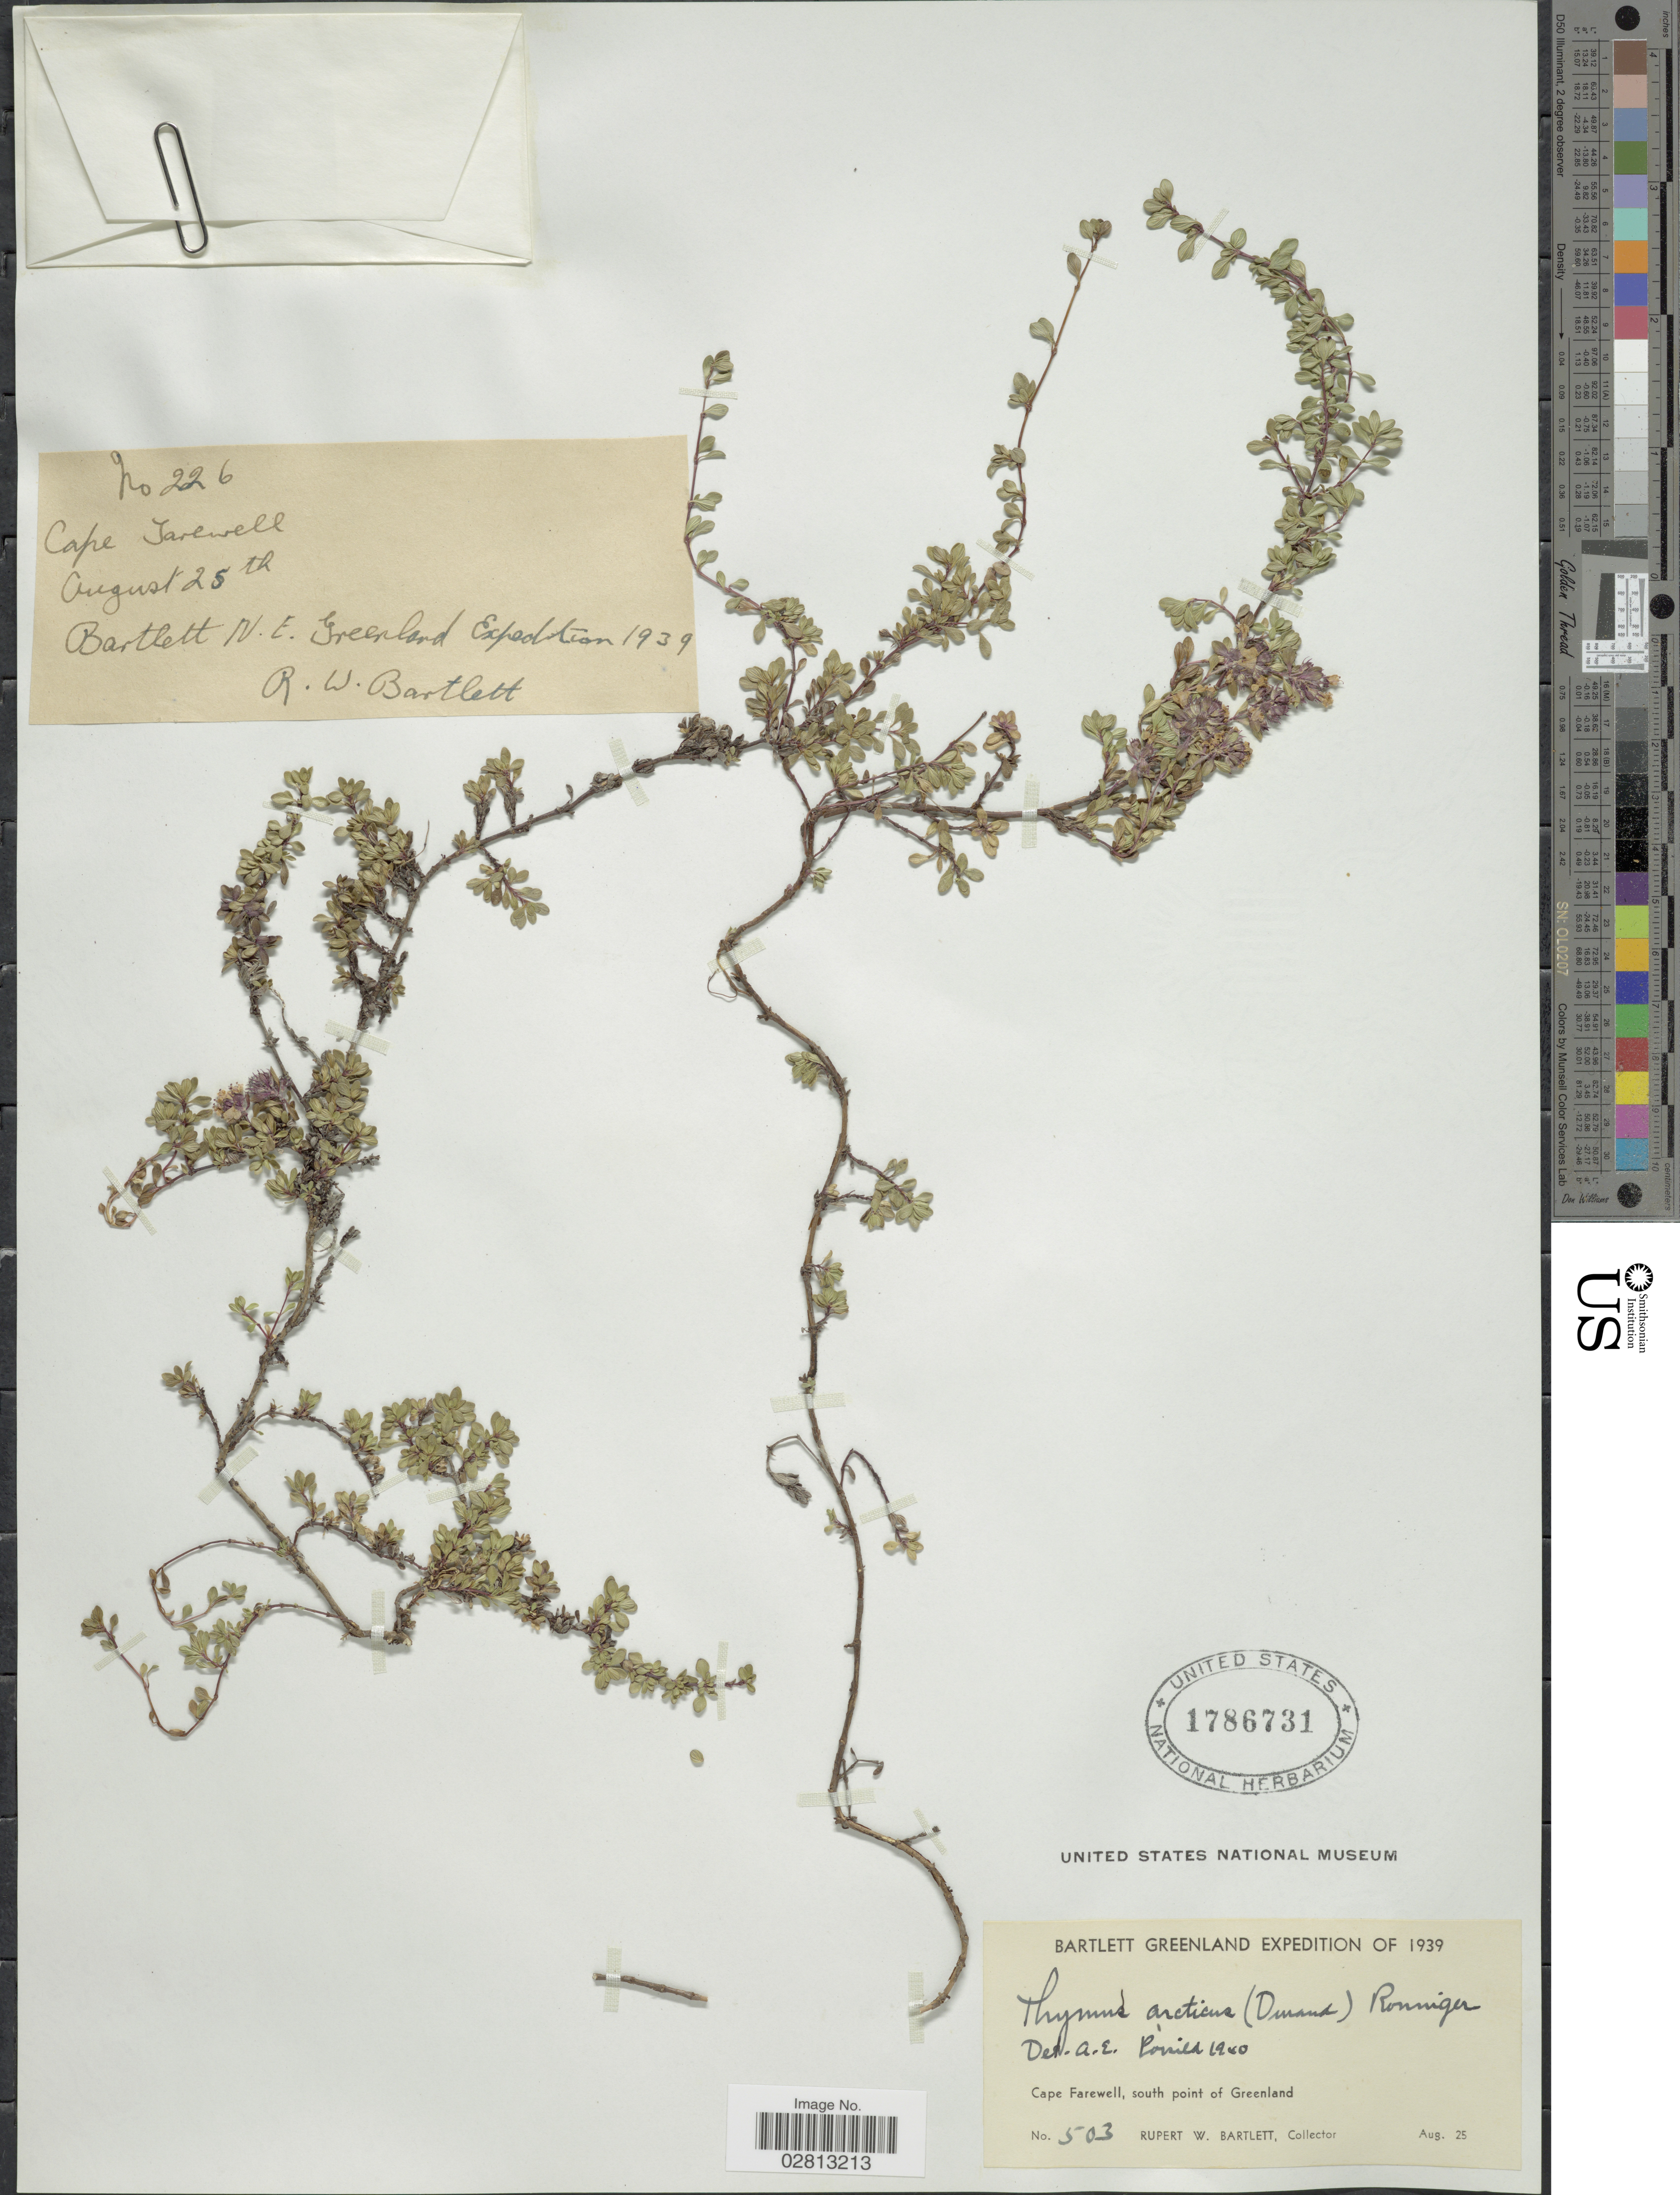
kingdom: Plantae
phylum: Tracheophyta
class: Magnoliopsida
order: Lamiales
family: Lamiaceae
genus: Thymus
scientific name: Thymus arcticus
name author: Ronniger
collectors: R. W. Bartlett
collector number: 503/226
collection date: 1939-08-25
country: Greenland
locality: Cape Farewell, south point of Greenland.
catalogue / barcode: US 1786731